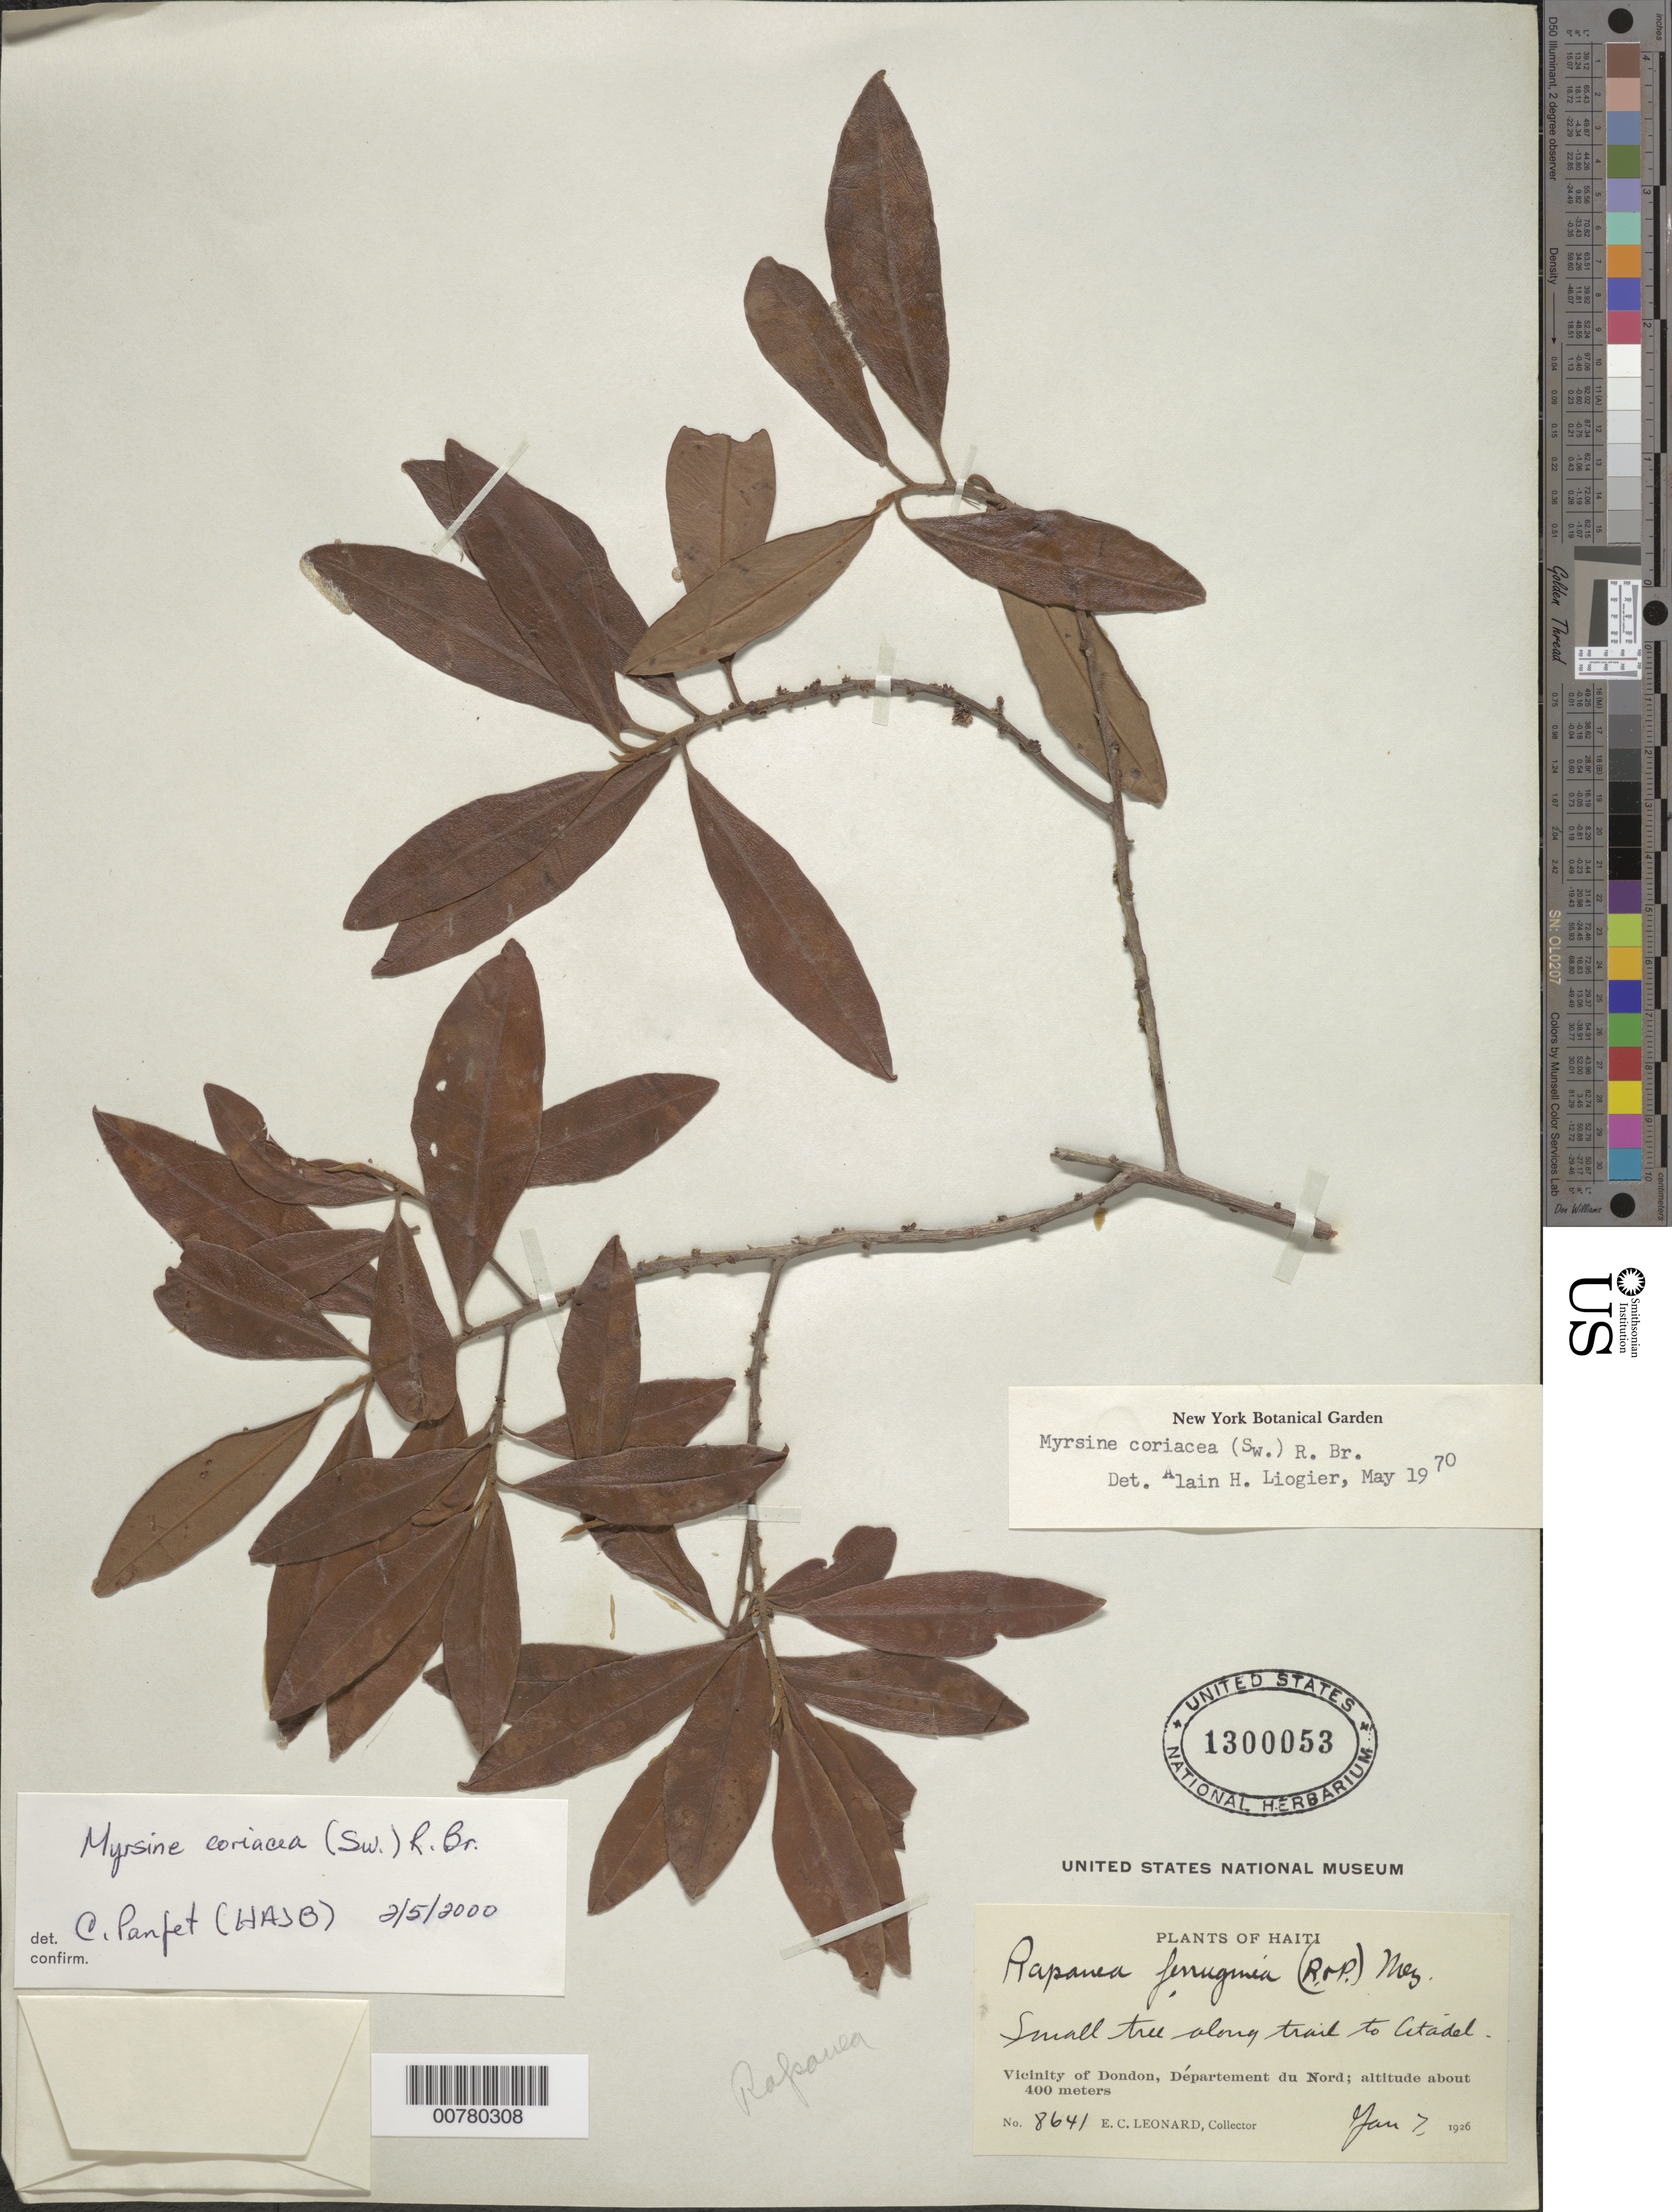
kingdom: Plantae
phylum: Tracheophyta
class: Magnoliopsida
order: Ericales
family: Primulaceae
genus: Myrsine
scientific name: Myrsine coriacea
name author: (Sw.) R. Br. ex Roem. & Schult.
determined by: Panflet, C.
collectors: E. C. Leonard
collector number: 8641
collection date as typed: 07 Jan 1926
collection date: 1926-01-07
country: Haiti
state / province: Nord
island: Hispaniola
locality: Vicinity of Dondon, along trail to Citadel.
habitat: Along trail.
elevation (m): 400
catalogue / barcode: US 1300053